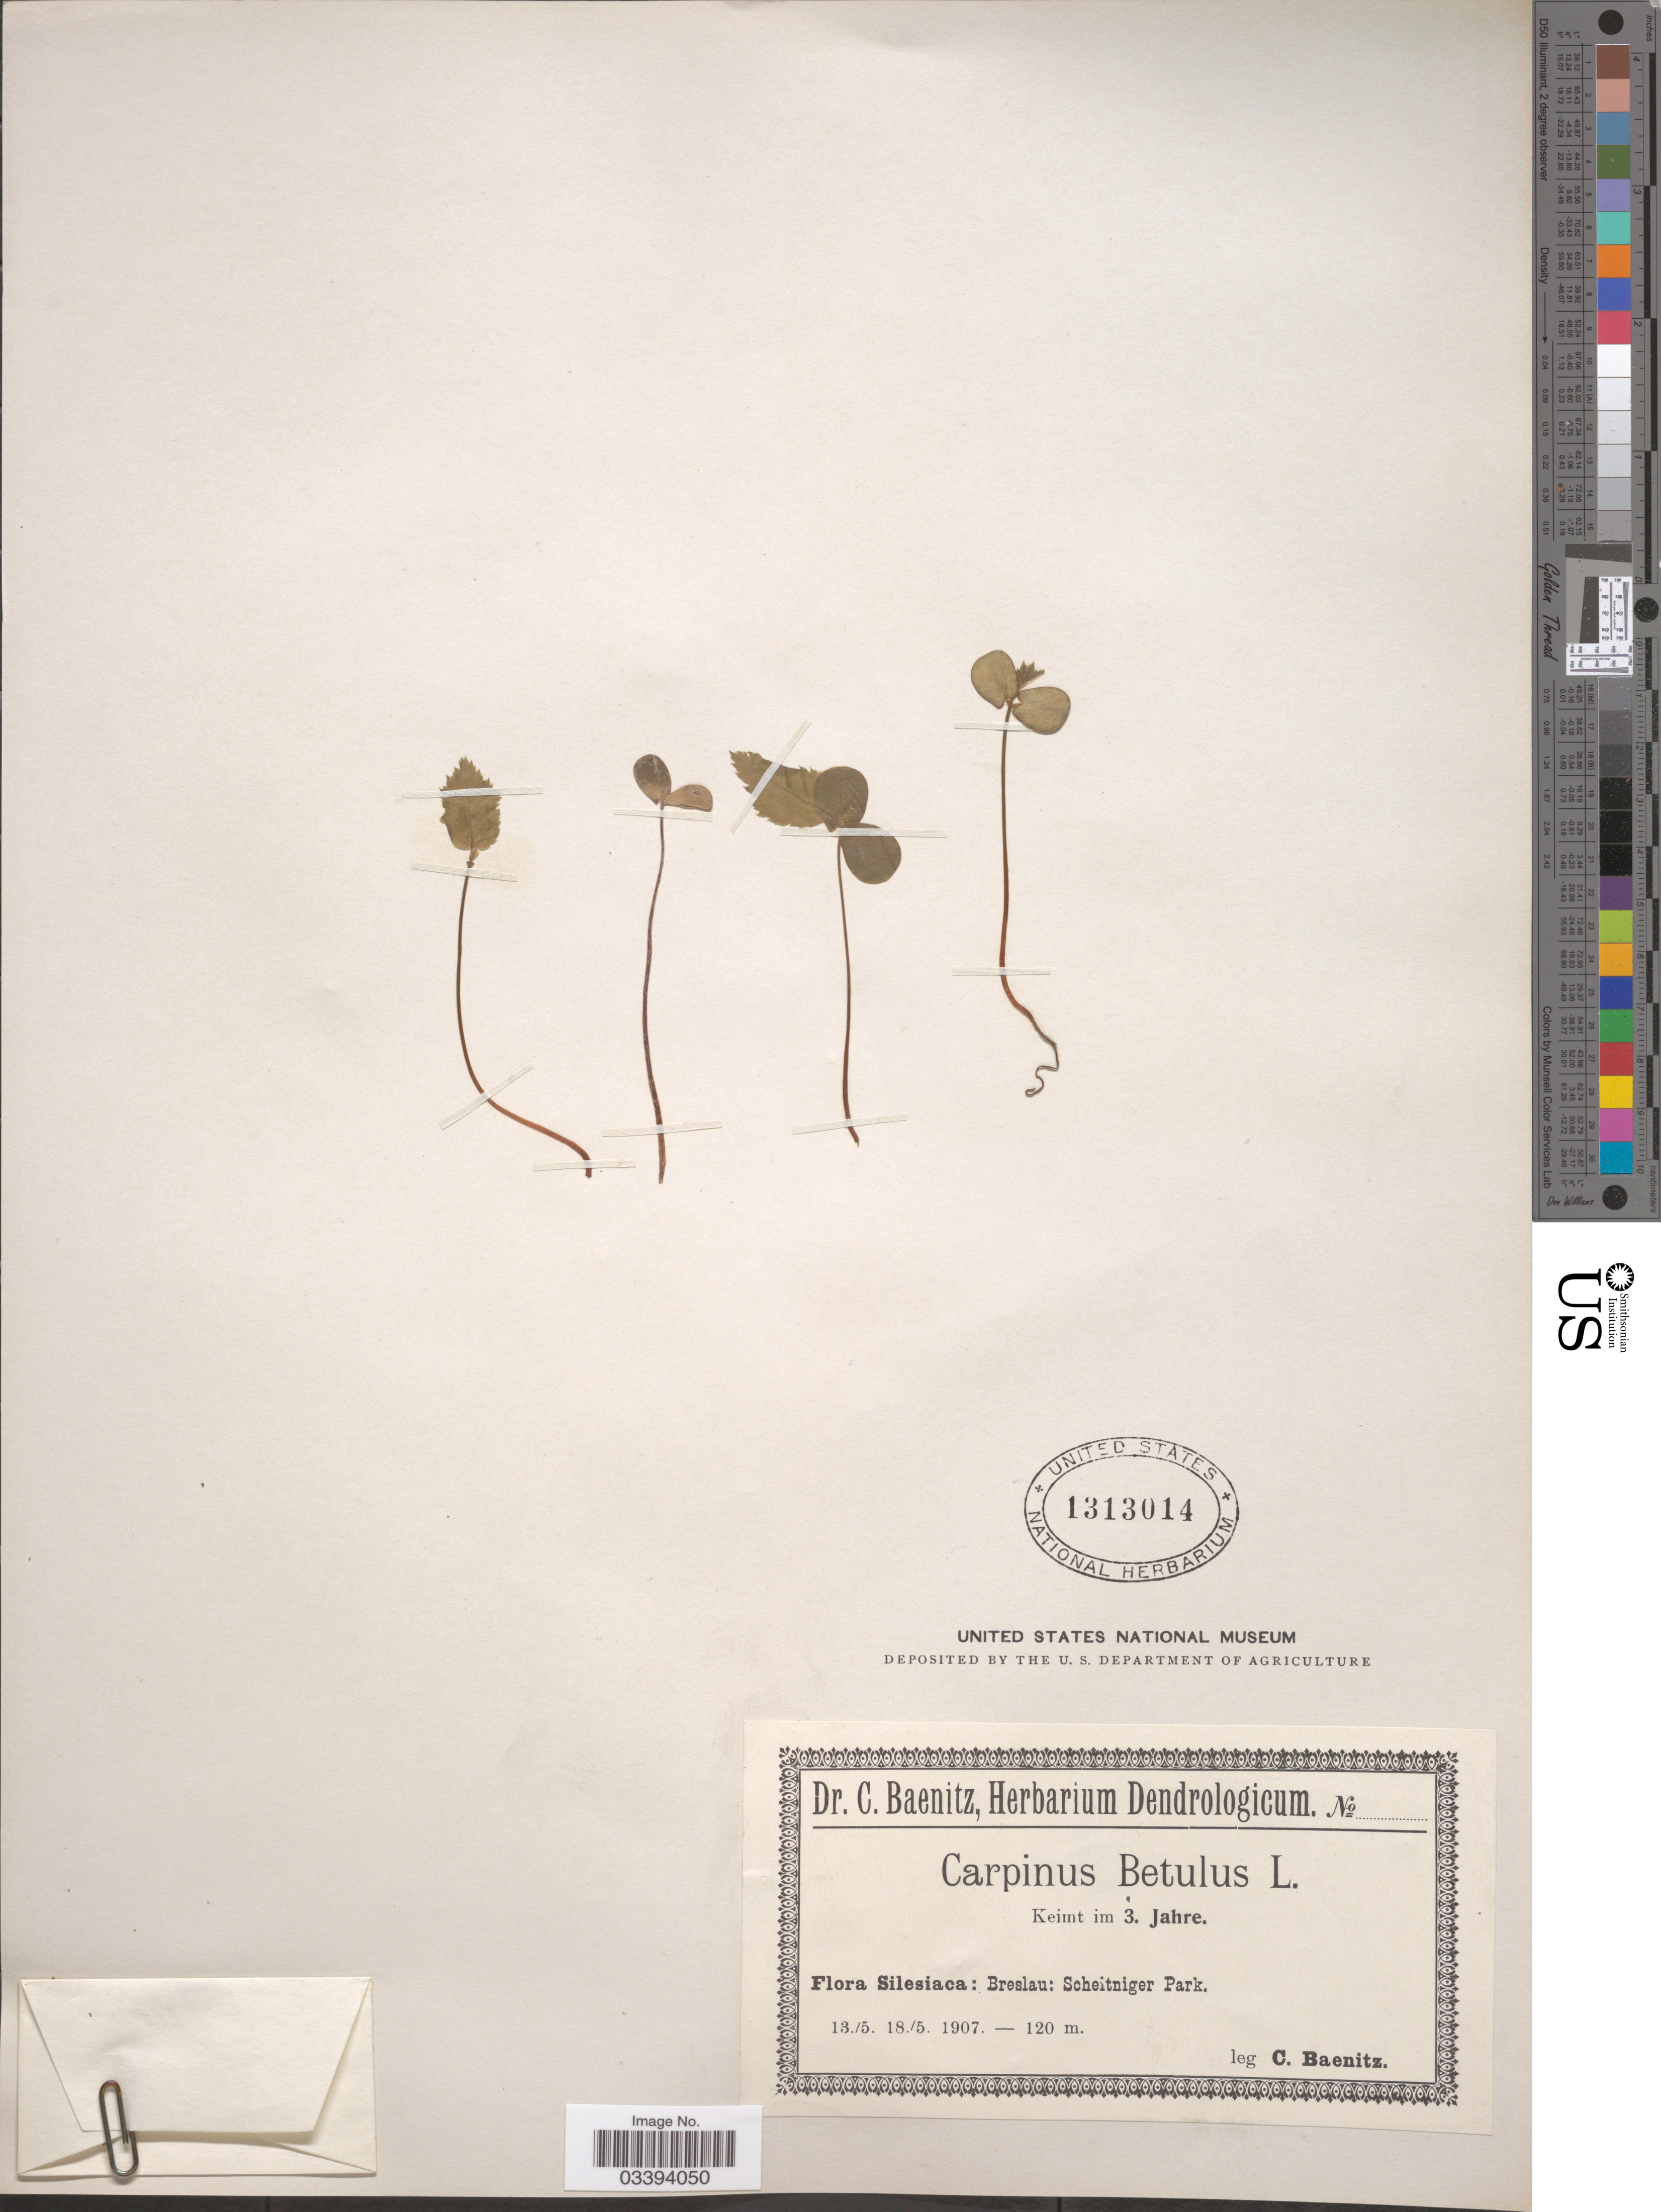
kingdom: Plantae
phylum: Tracheophyta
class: Magnoliopsida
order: Fagales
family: Betulaceae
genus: Carpinus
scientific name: Carpinus betulus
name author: L.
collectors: C. G. Baenitz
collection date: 1907-05-13/1907-05-18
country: Poland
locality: Silesiaca: Breslau: Scheitniger Park.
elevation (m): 120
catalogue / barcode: US 1313014